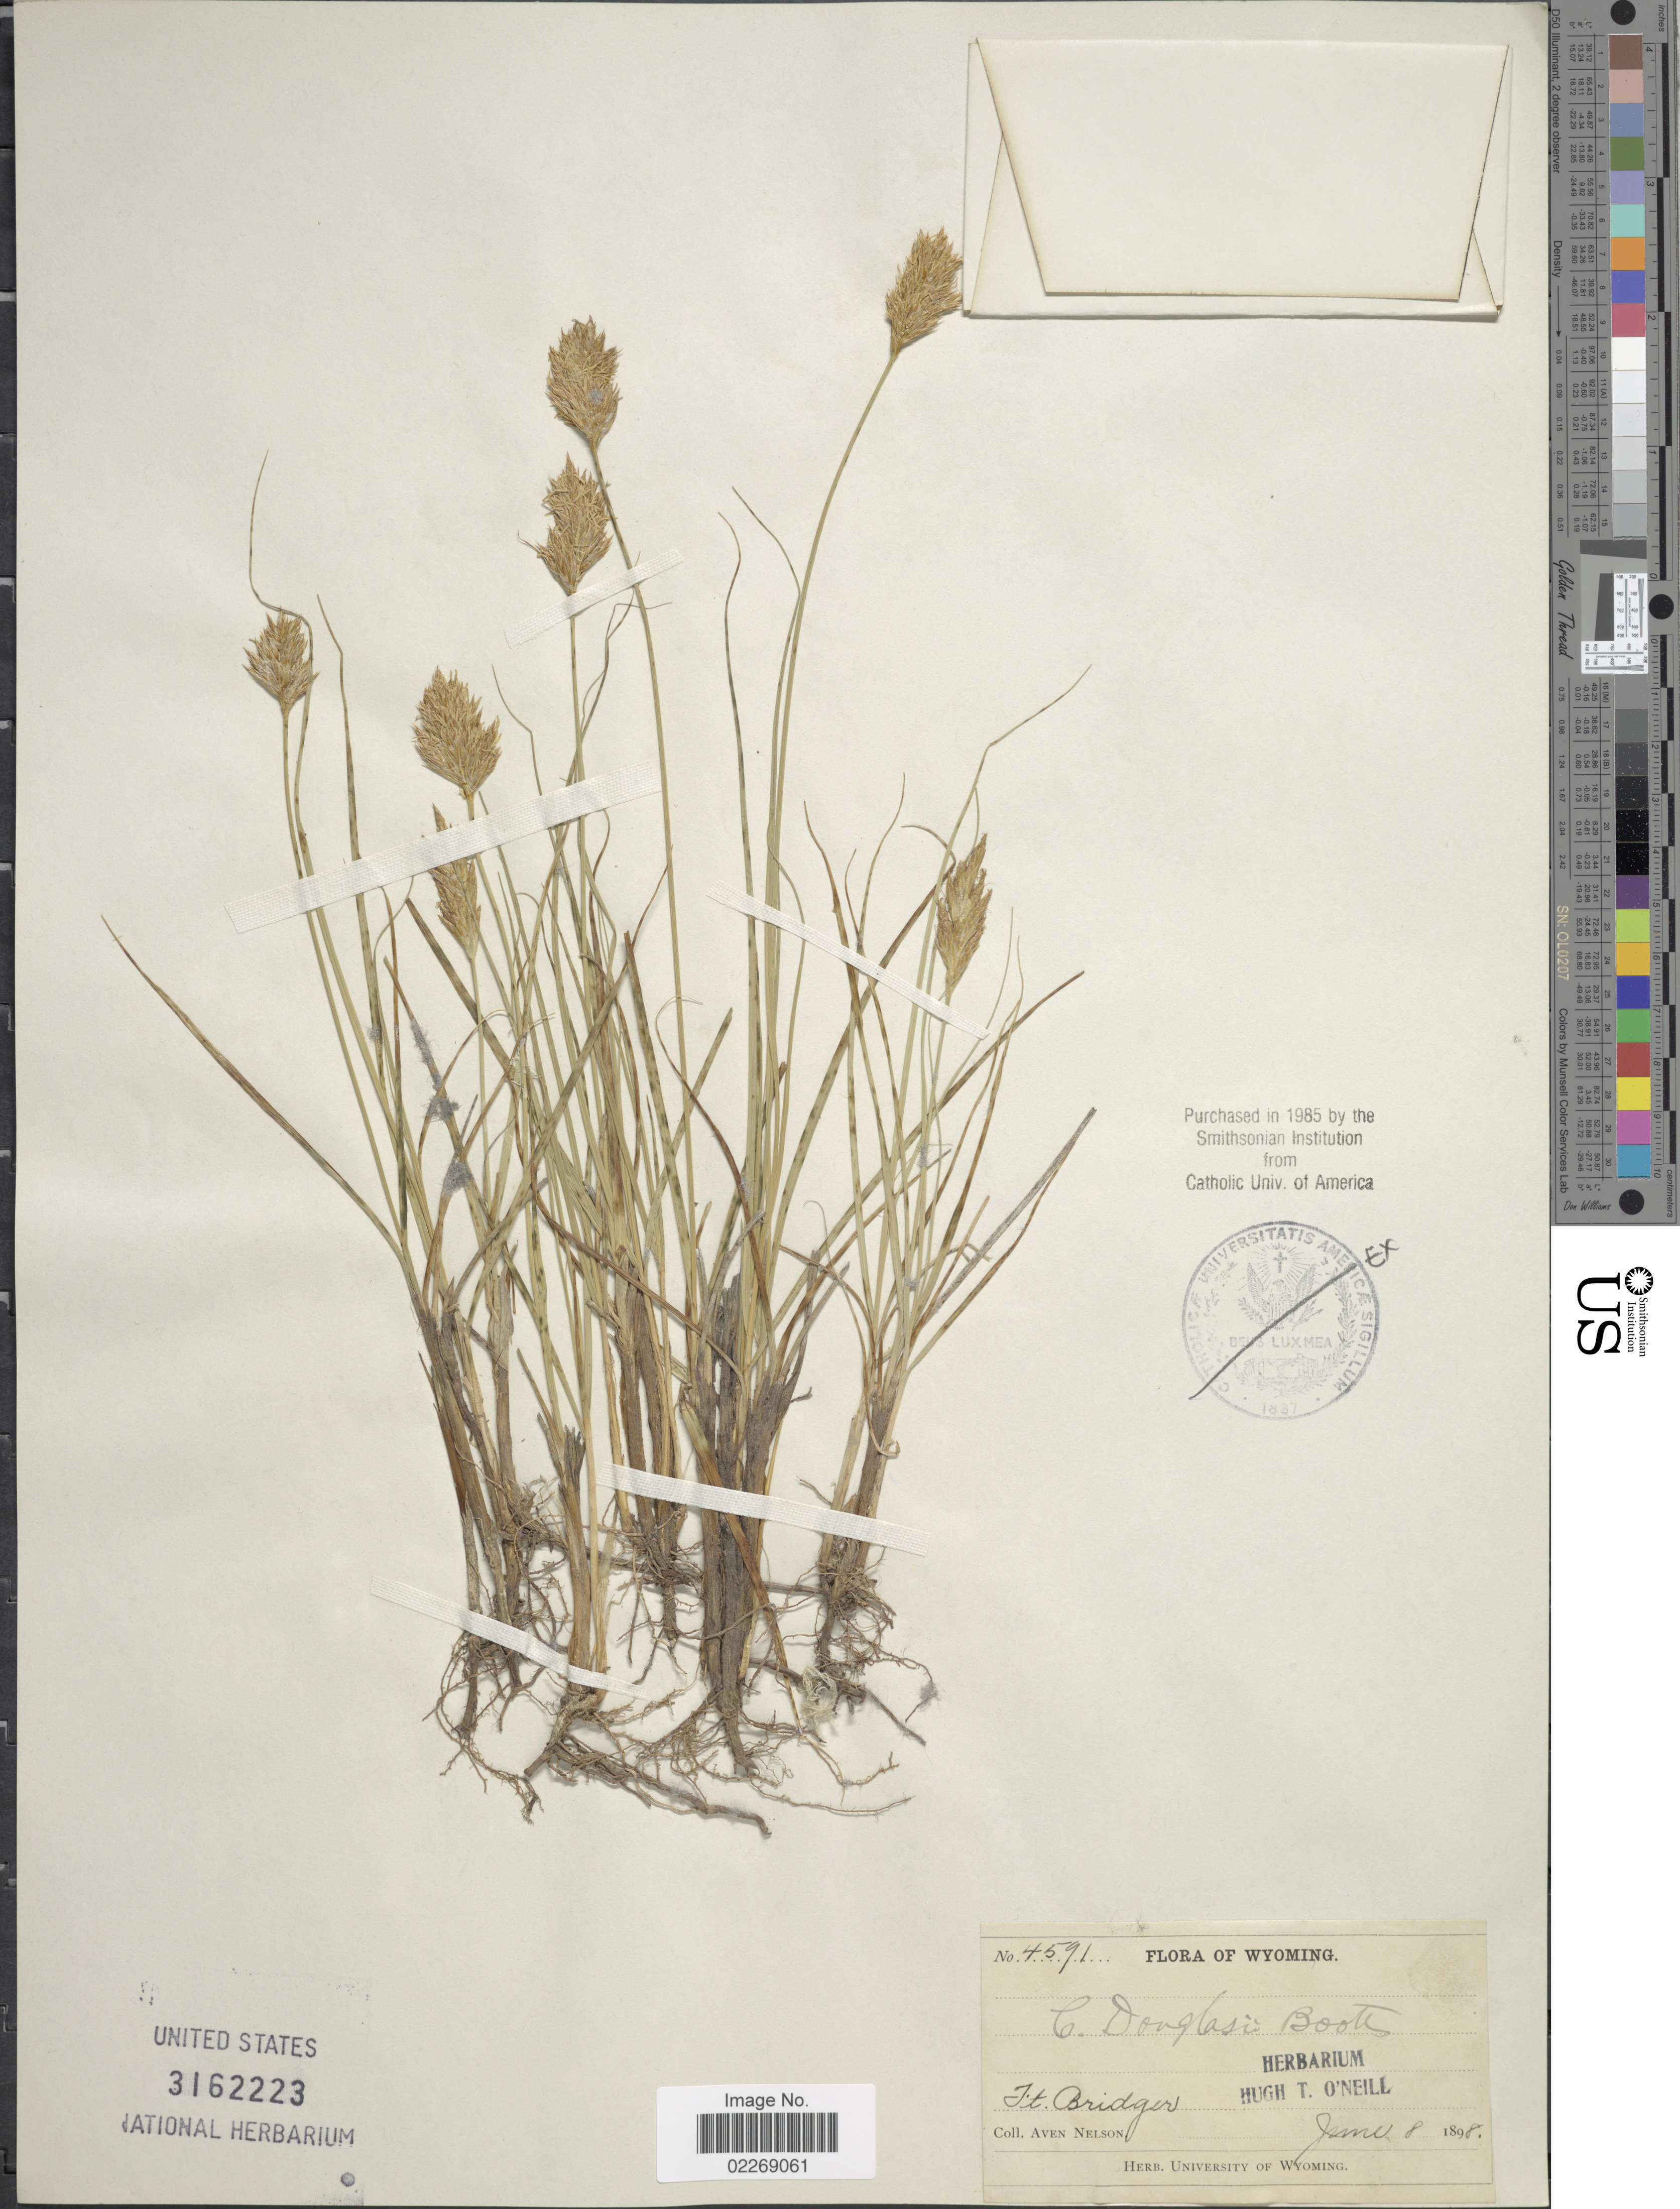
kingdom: Plantae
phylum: Tracheophyta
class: Liliopsida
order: Poales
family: Cyperaceae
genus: Carex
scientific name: Carex douglasii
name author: Boott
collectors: A. Nelson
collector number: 4591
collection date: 1898-06-08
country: United States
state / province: Wyoming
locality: Ft. Bridger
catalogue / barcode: US 3162223